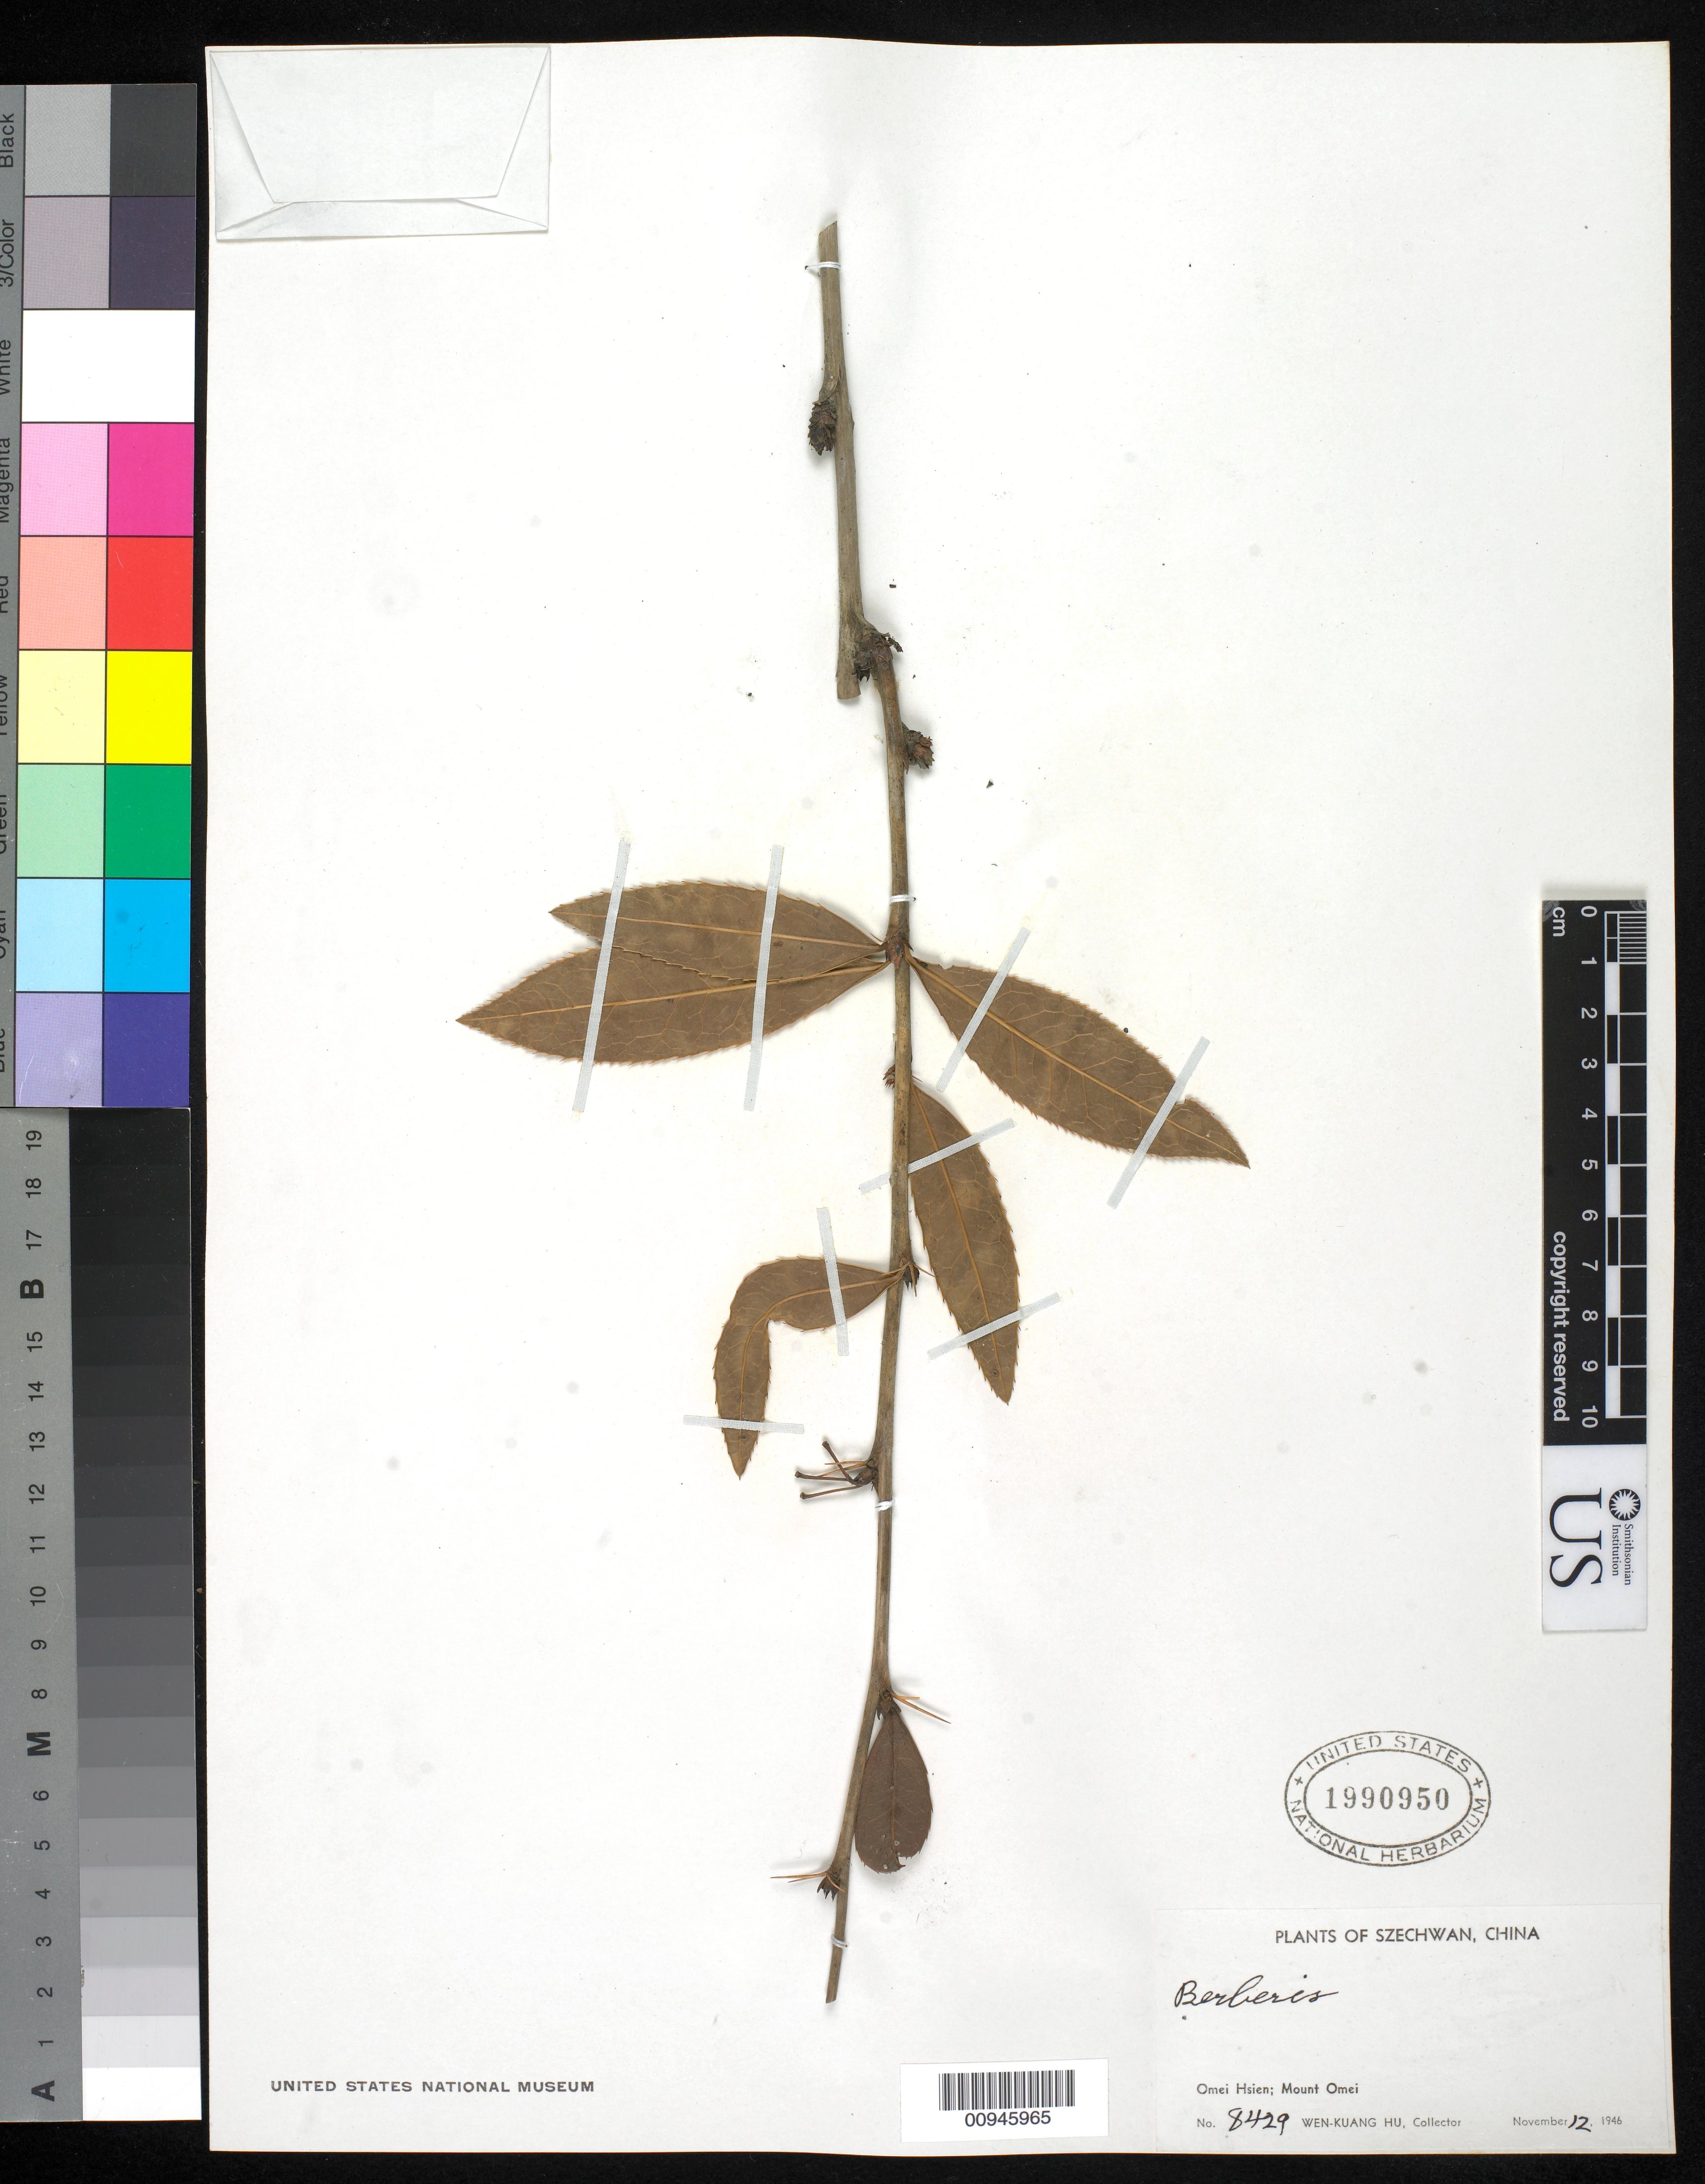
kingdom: Plantae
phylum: Tracheophyta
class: Magnoliopsida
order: Ranunculales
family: Berberidaceae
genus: Berberis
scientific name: Berberis sp.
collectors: W. K. Hu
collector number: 8429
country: China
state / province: Sichuan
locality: Omei Hsien, Mount Omei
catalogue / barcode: US 1990950